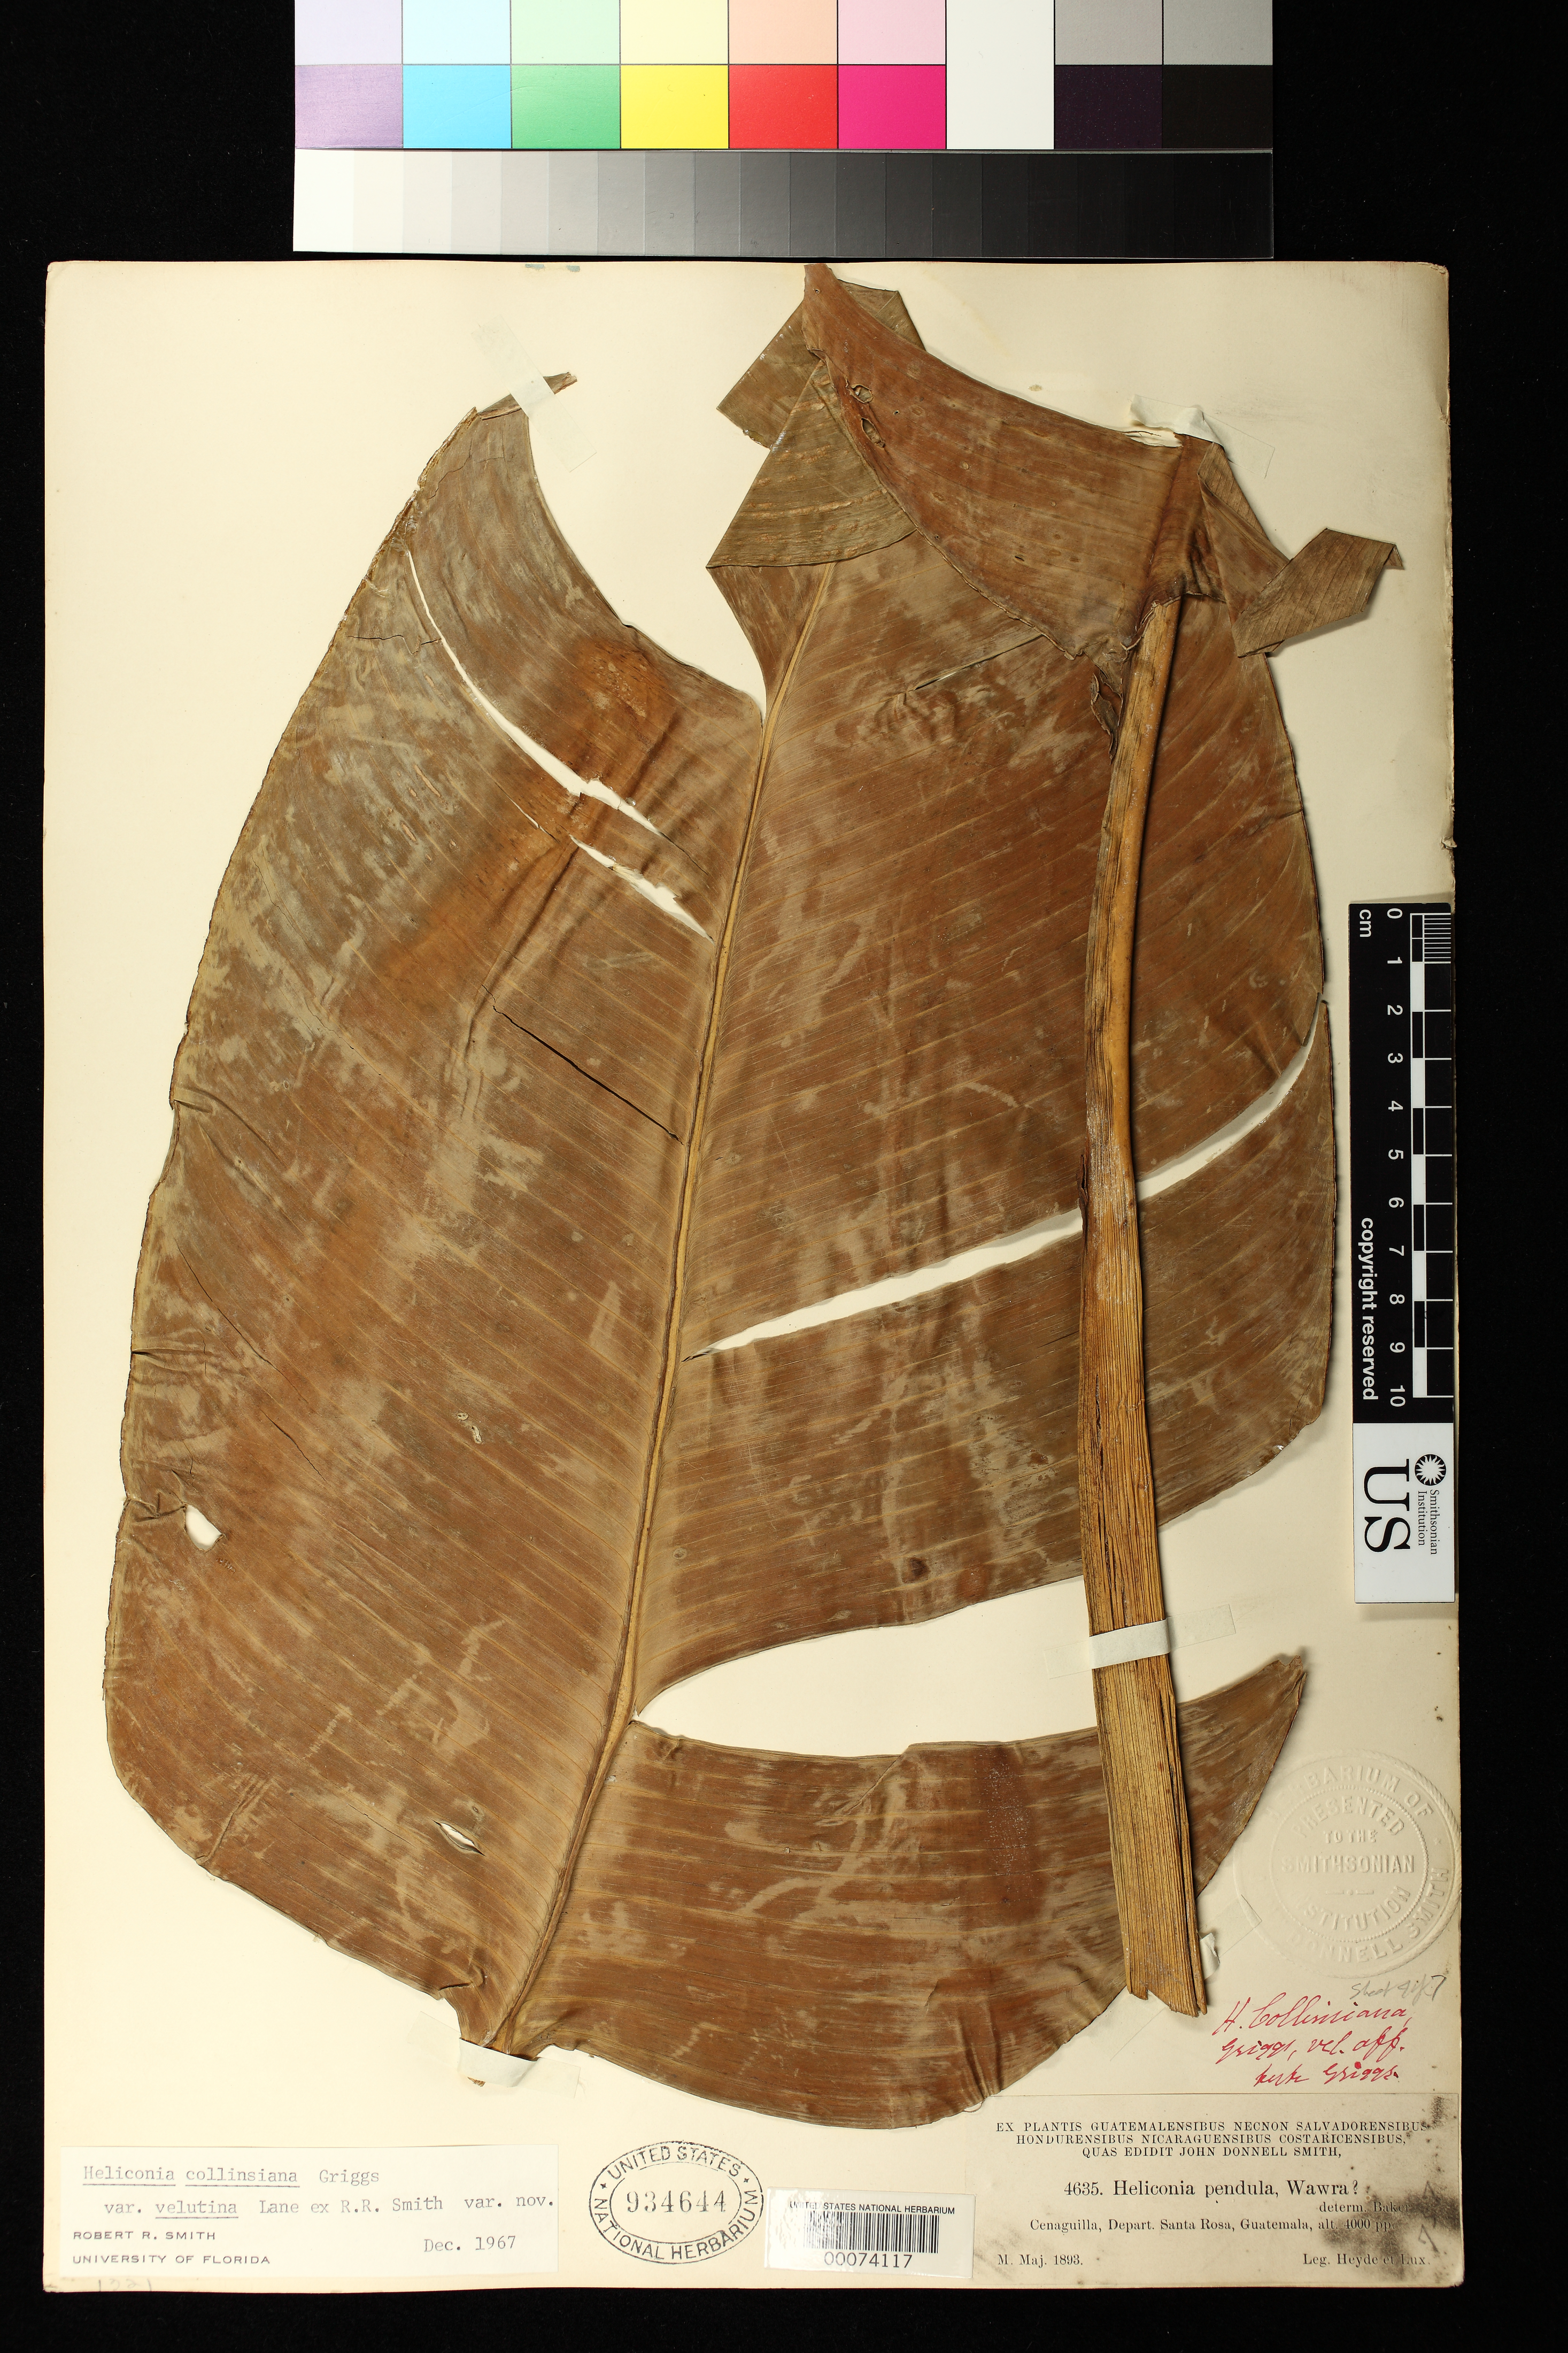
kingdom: Plantae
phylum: Tracheophyta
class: Liliopsida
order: Zingiberales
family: Heliconiaceae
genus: Heliconia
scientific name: Heliconia collinsiana var. velutina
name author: W.J. Kress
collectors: E. T. Heyde & E. Lux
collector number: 4635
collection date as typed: May 1893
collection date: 1893-05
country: Guatemala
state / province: Santa Rosa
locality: Cenaguilla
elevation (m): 1219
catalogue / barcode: US 934644